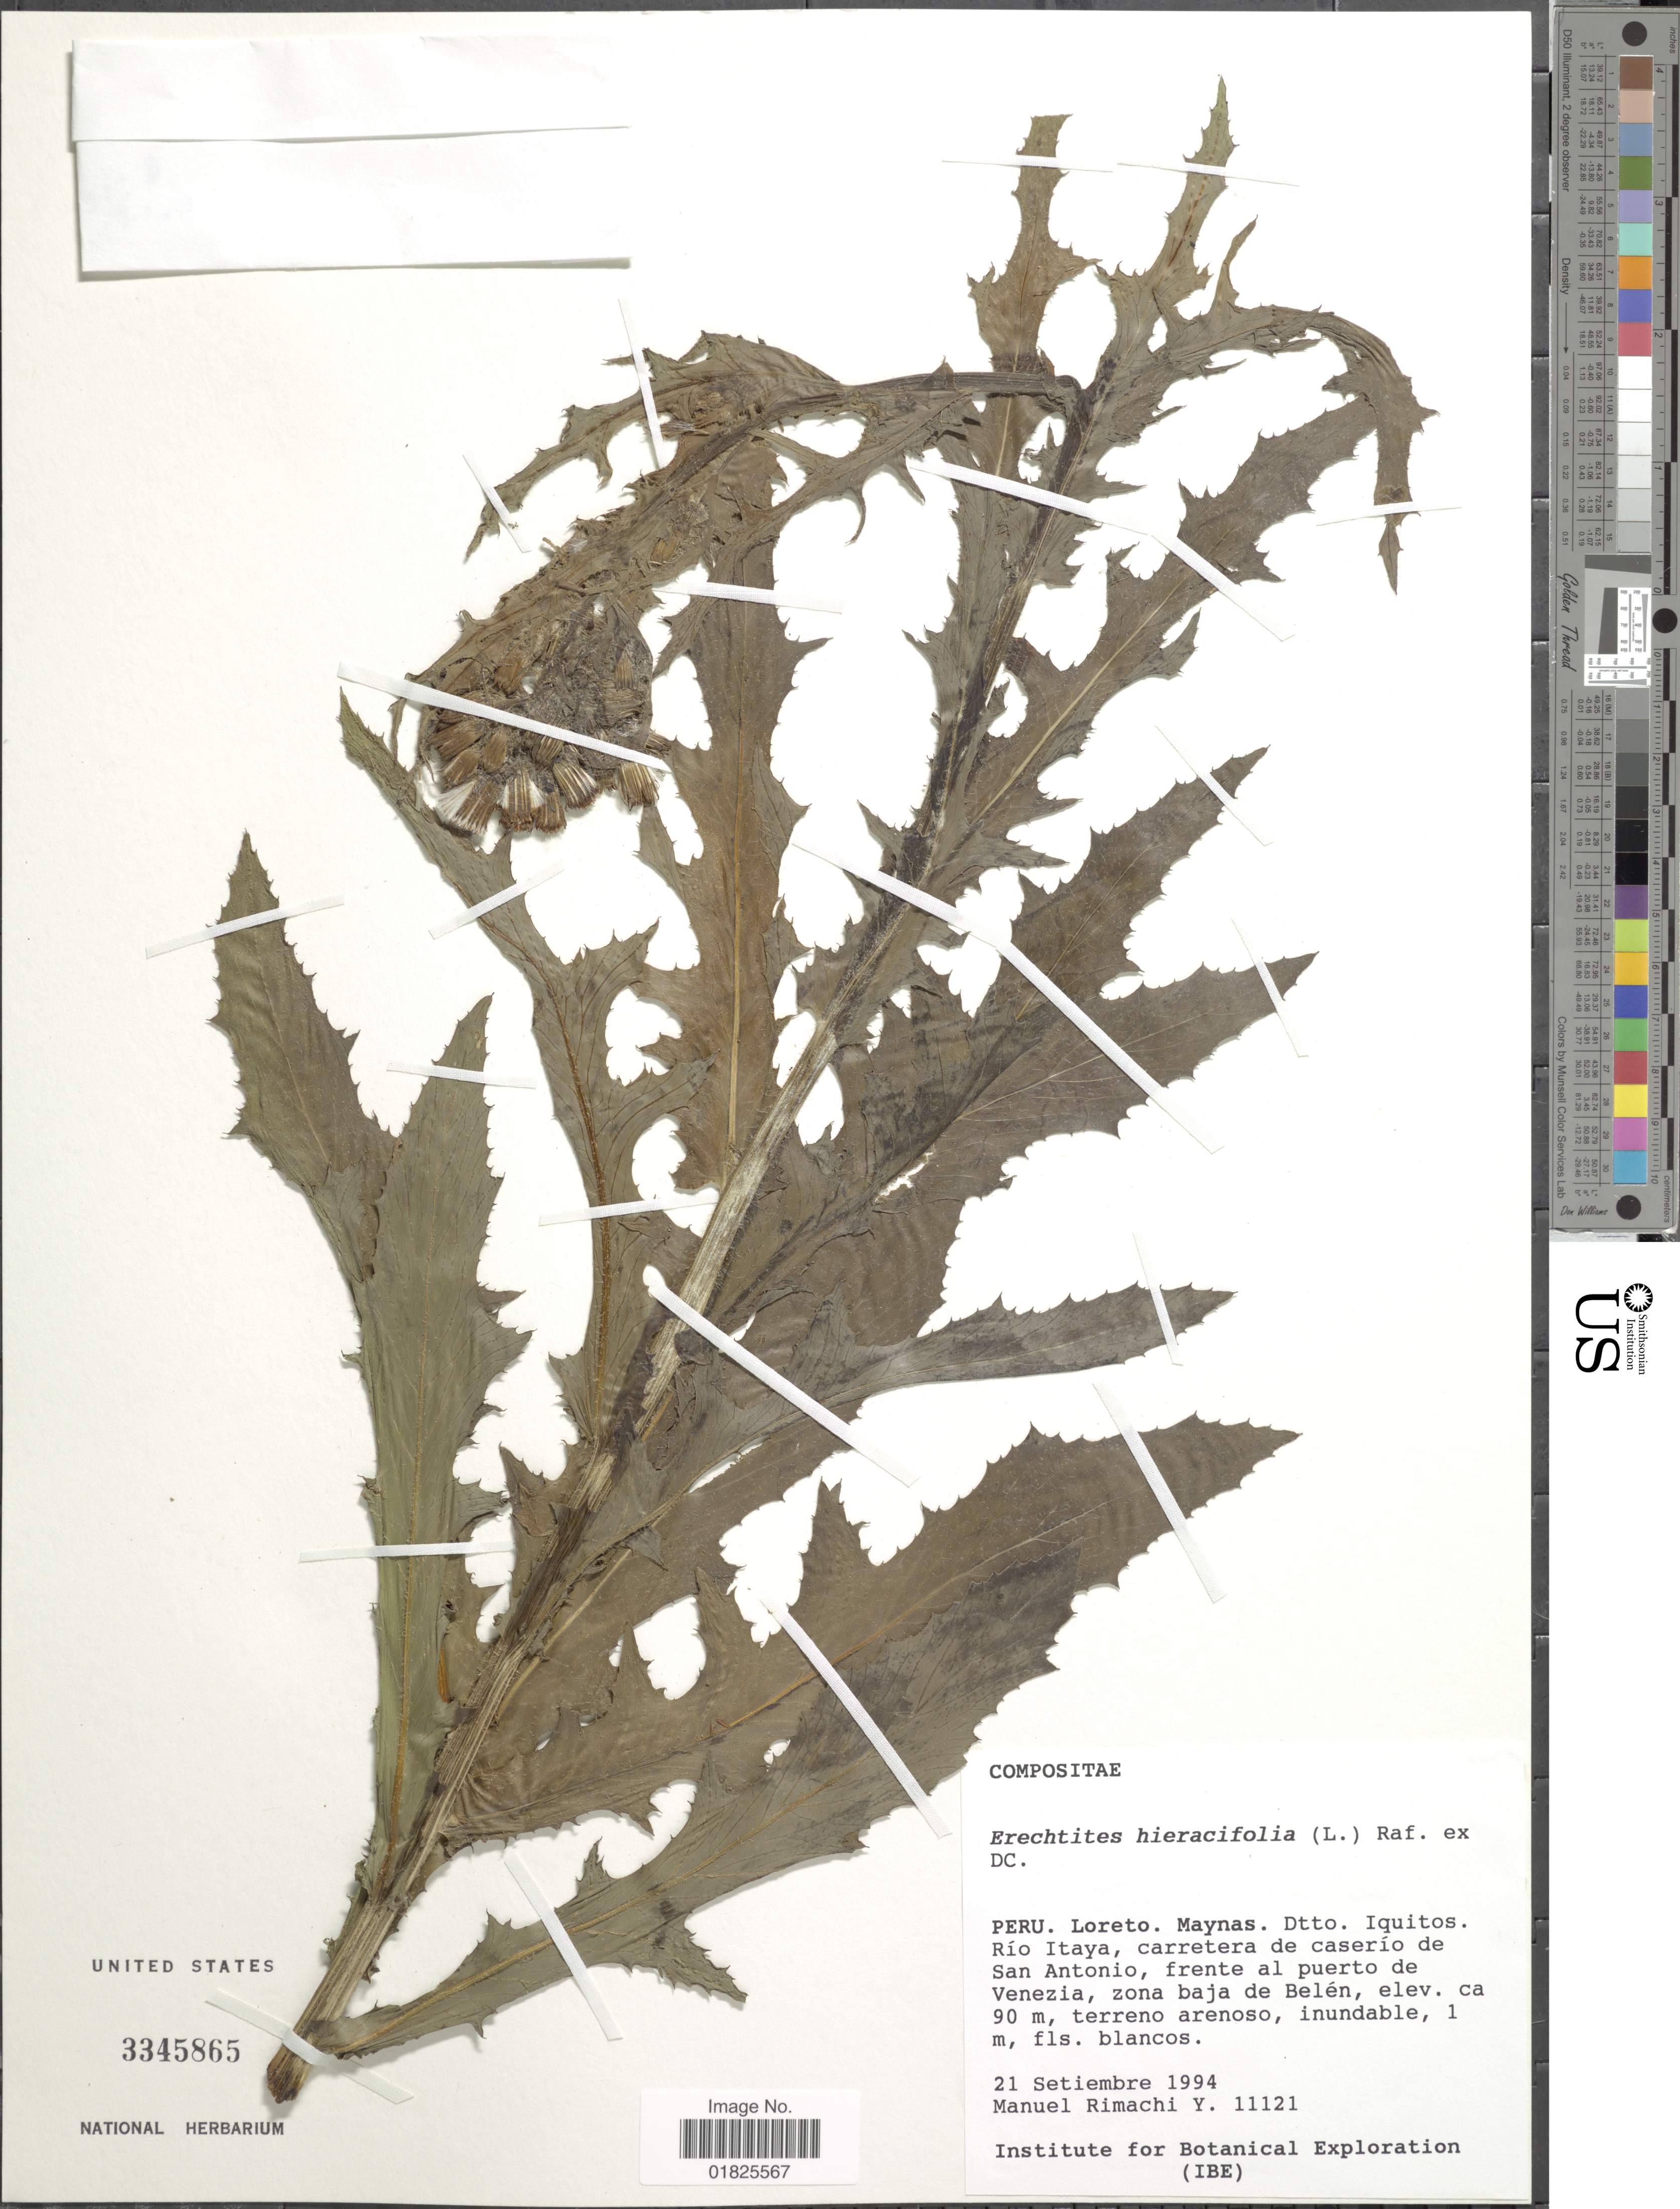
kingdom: Plantae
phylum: Tracheophyta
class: Magnoliopsida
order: Asterales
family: Asteraceae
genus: Erechtites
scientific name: Erechtites hieraciifolius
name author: (L.) Raf. ex DC.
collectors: M. Rimachi Y.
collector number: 11121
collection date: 1994-09-21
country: Peru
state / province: Loreto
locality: Maynas. Dtto. Iquitos Rio Itaya, carretera de caserio de San Antonio, frente al puerto de venezia, zona baja de Belen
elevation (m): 90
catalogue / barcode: US 3345865